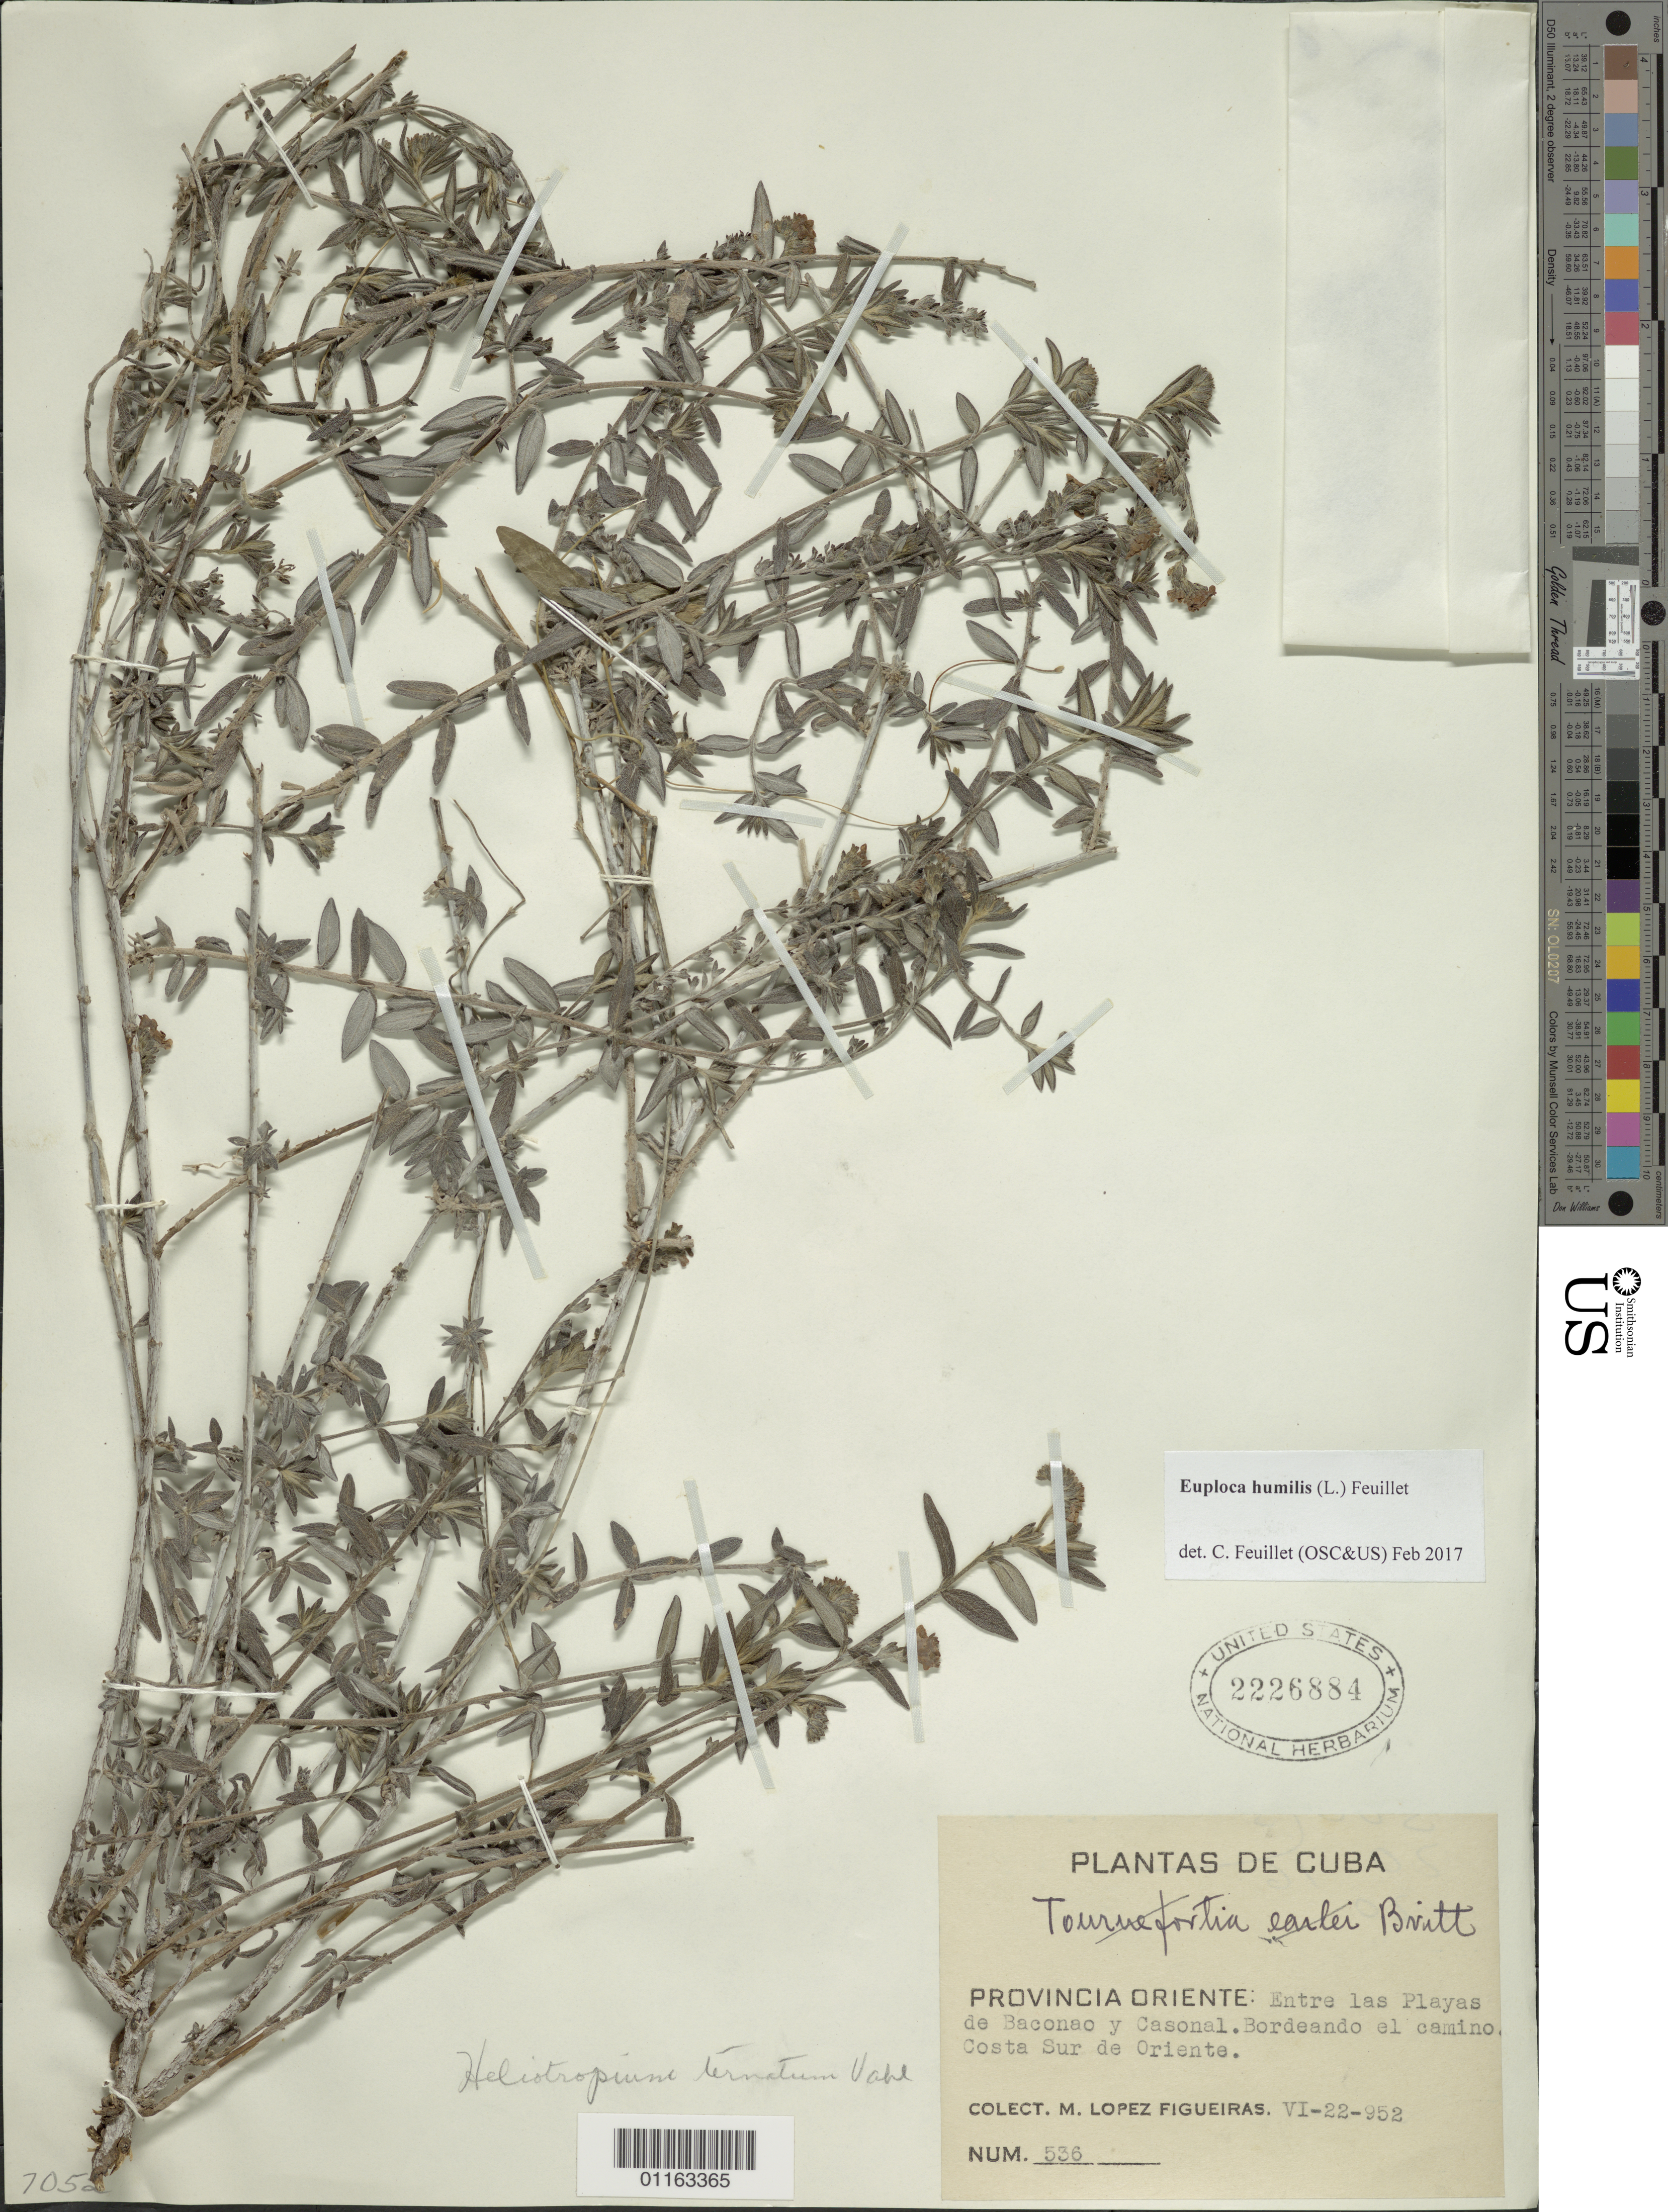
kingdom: Plantae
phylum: Tracheophyta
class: Magnoliopsida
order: Boraginales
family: Heliotropiaceae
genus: Euploca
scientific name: Euploca humilis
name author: (L.) Feuillet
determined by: Feuillet, C.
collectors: M. López Figueiras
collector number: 536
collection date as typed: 22 Jun 1952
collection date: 1952-06-22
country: Cuba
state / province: Oriente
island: Cuba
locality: Entre las playas de Baconao y Casonal. Bordeando el camino. Costa Sur de Oriente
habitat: Bordeando el camino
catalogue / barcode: US 2226884